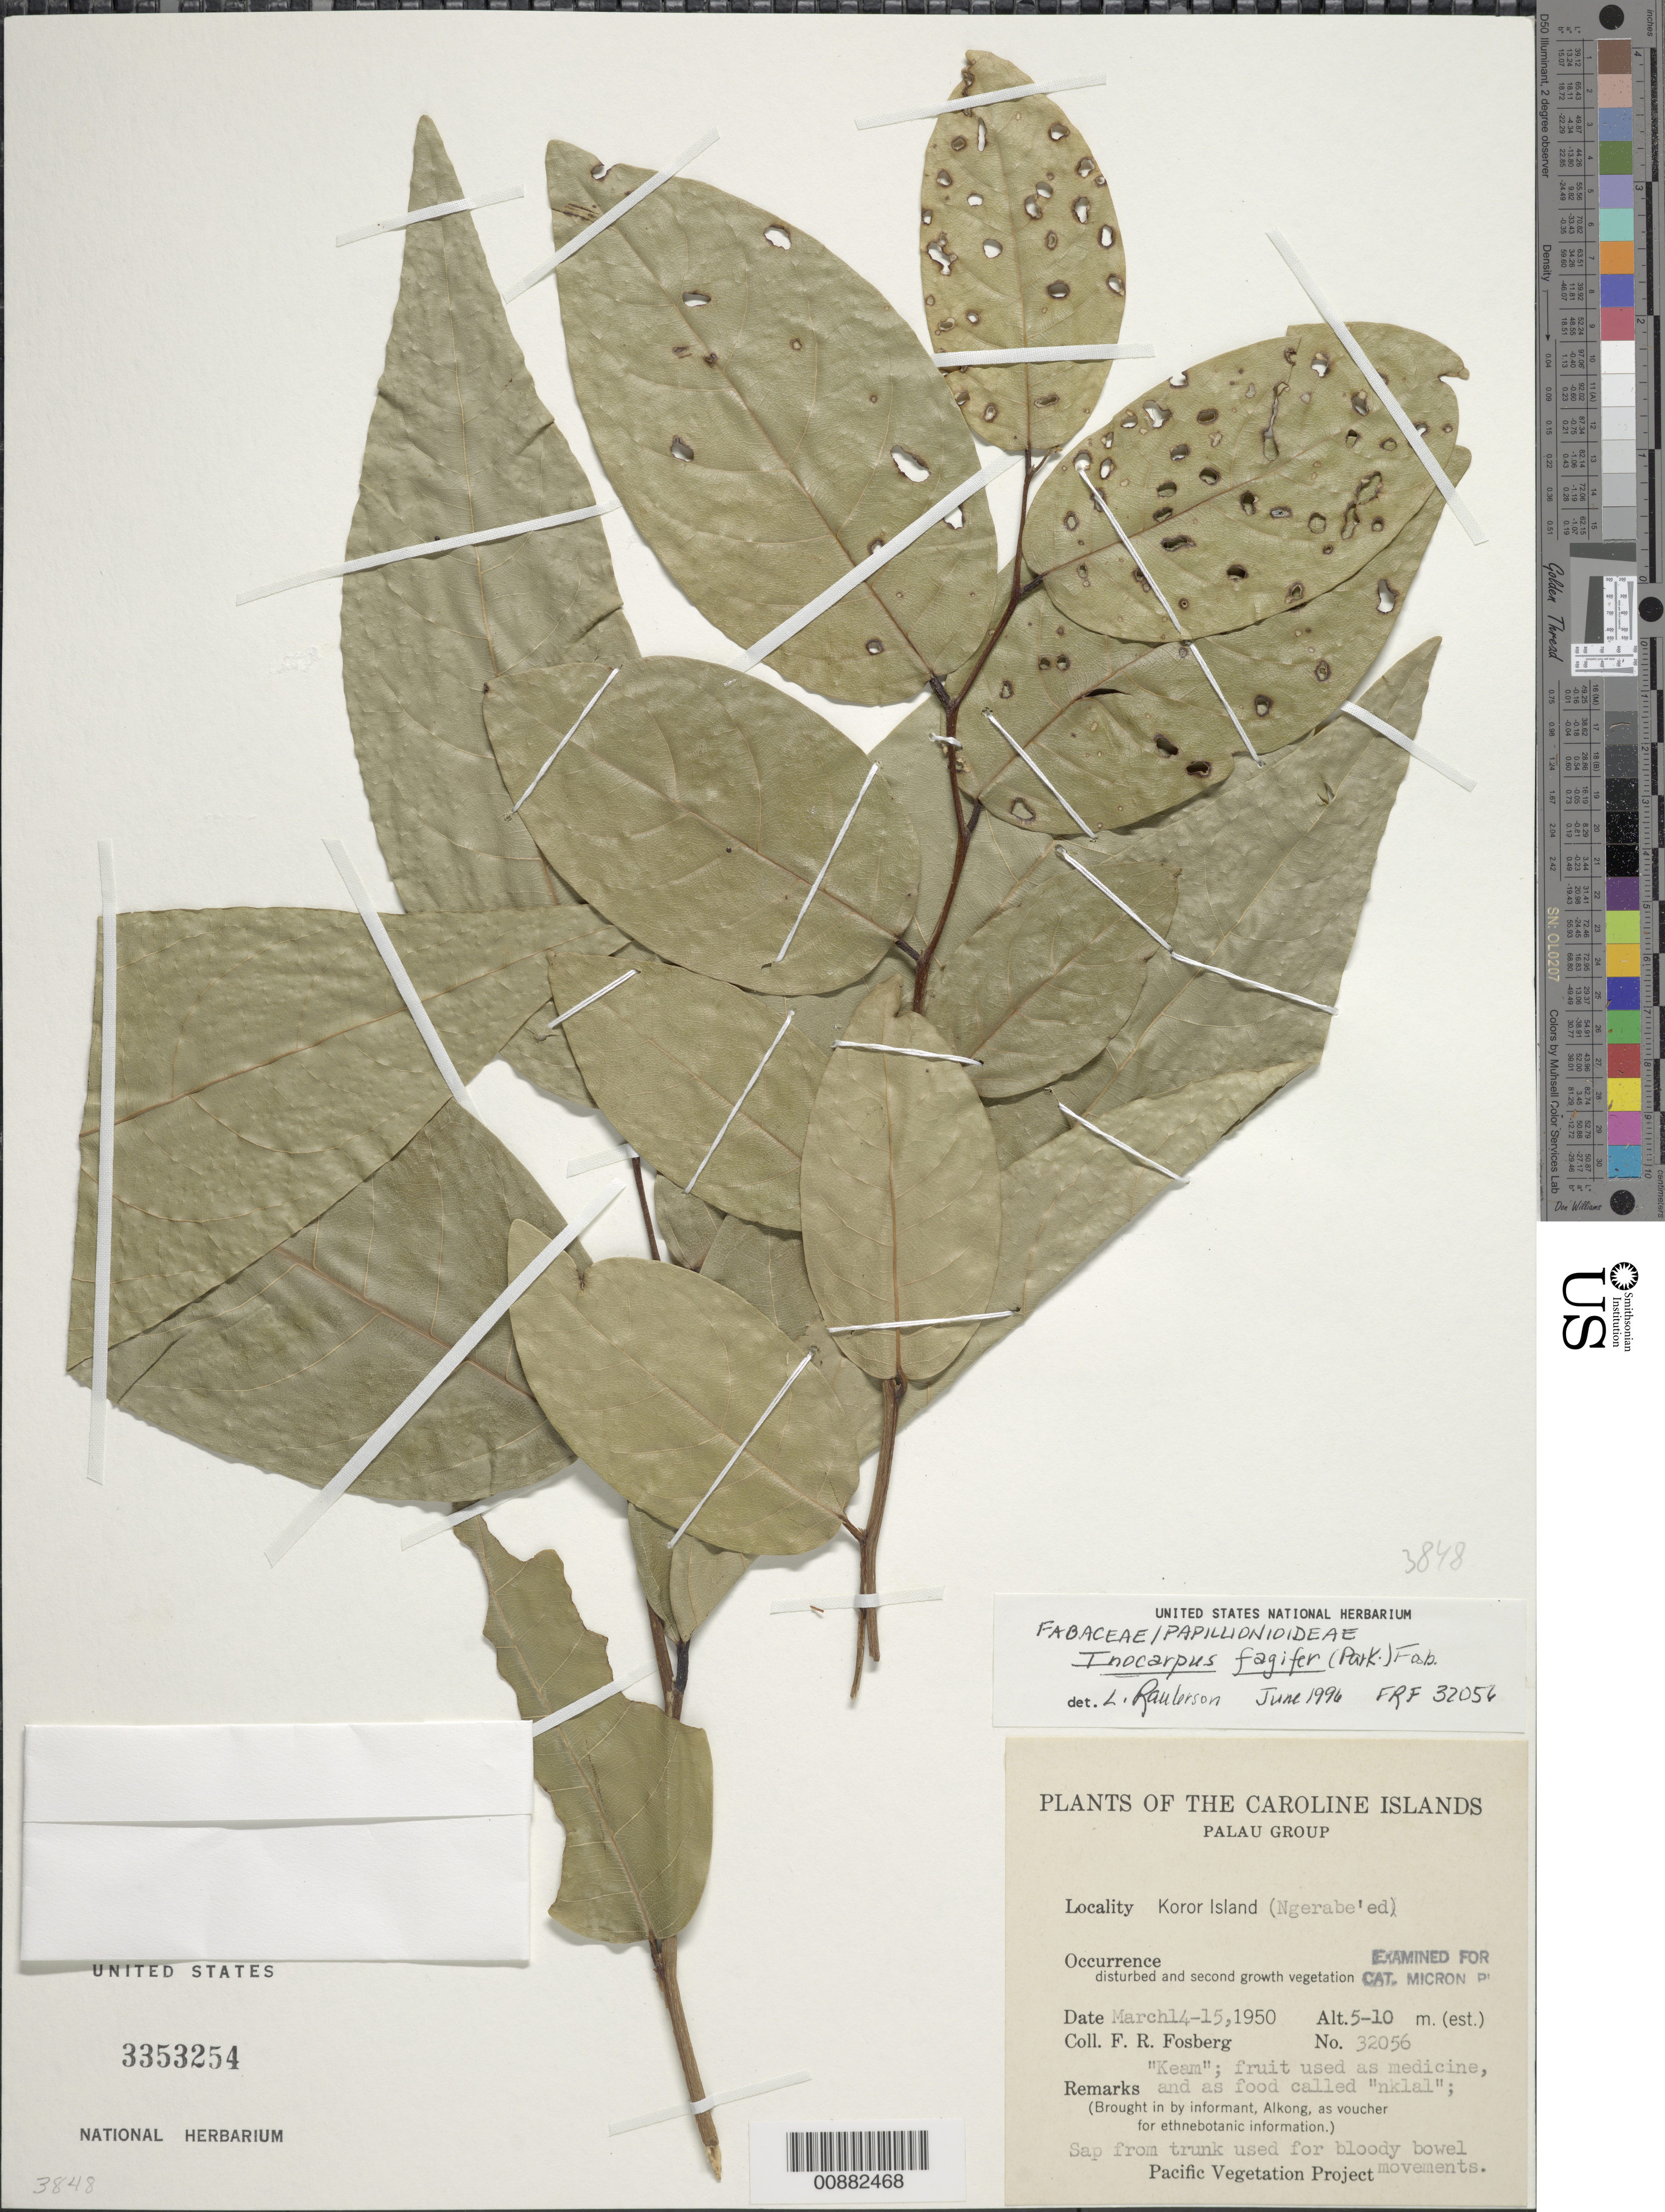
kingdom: Plantae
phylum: Tracheophyta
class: Magnoliopsida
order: Fabales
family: Fabaceae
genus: Inocarpus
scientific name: Inocarpus fagifer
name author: (Parkinson) Fosberg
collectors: F. R. Fosberg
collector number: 32056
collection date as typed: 14 Mar 1950 to 15 Mar 1950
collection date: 1950-03-14/1950-03-15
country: Palau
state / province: Koror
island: Oreor (Koror)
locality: Koror Island (Ngerabe'ed)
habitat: Disturbed and second growth vegetation.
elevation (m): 5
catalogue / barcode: US 3353254